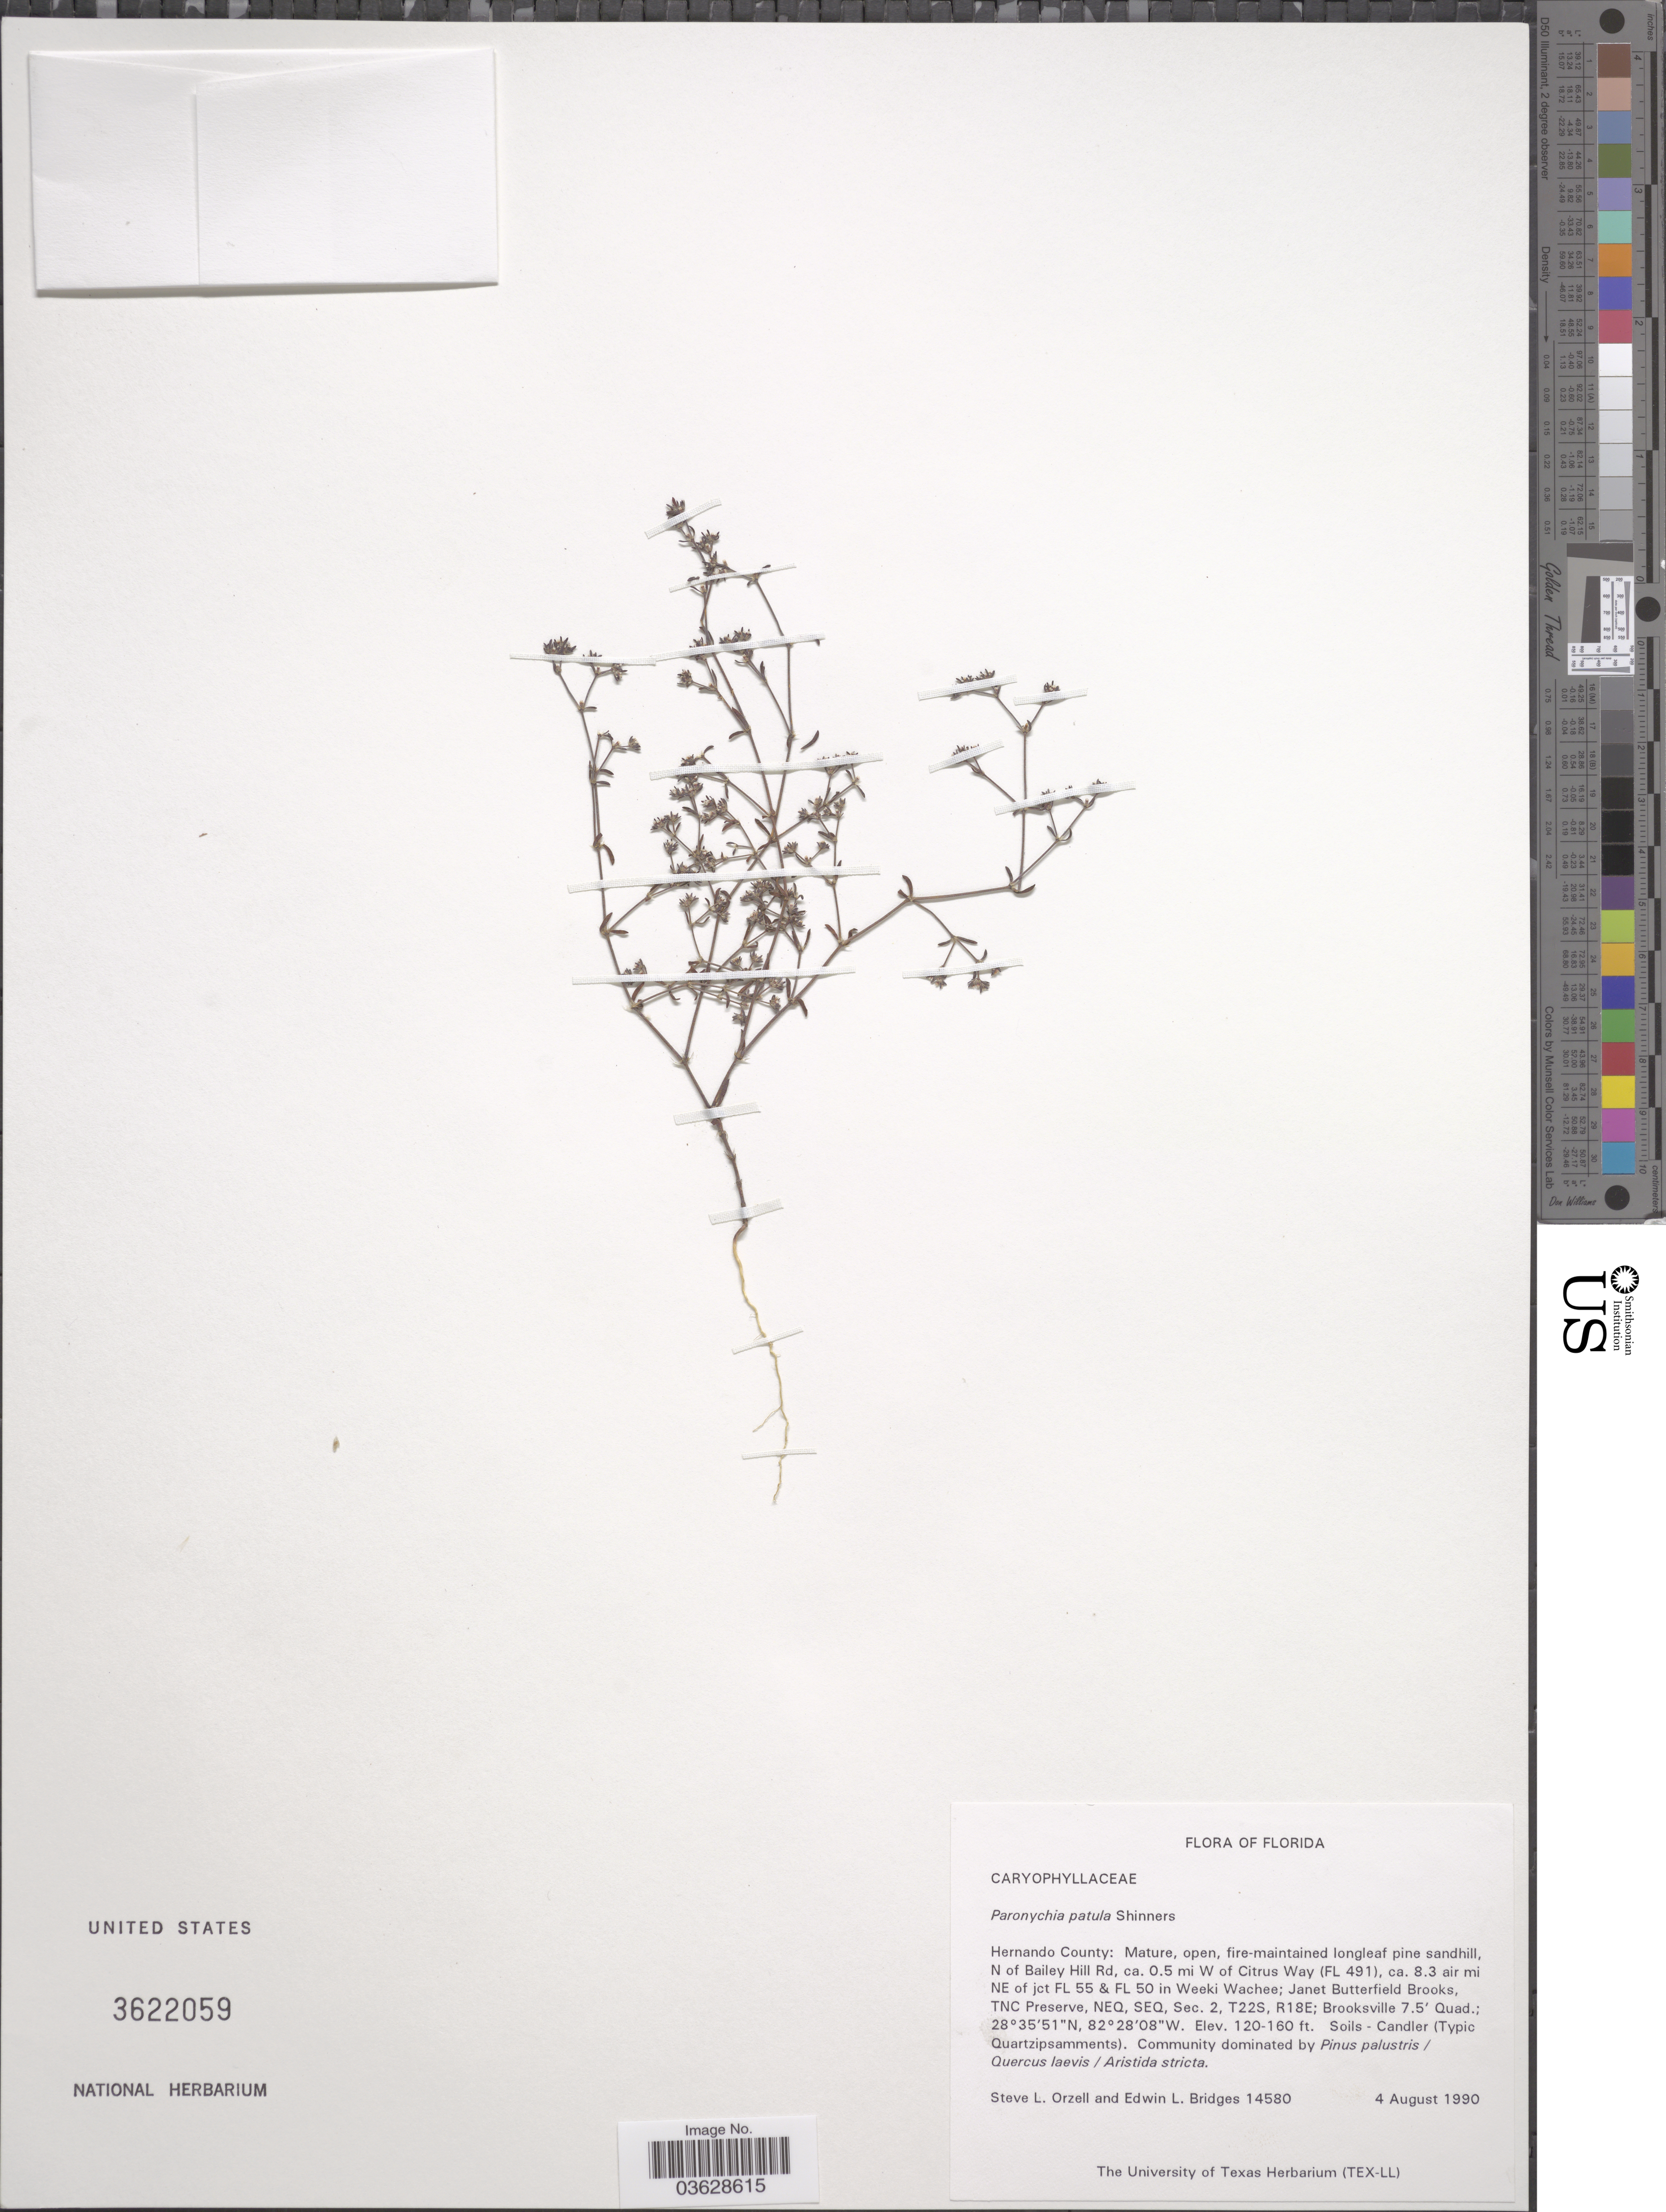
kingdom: Plantae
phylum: Tracheophyta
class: Magnoliopsida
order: Caryophyllales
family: Caryophyllaceae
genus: Paronychia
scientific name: Paronychia patula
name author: Shinners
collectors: S. Orzell & E. Bridges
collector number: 14580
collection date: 1990-08-04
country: United States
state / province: Florida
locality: Hernando County: N of Bailey Hill Rd, ca. 0.5 mi W of Citrus Way (FL 491), ca. 8.3 air mi NE of jct FL 55 & FL 50 in Weeki Wachee; Janet Butterfield Brooks, TNC Preserve, NEQ, SEQ, Sec. 2, T22S, R18E; Brooksville 7.5' Quad.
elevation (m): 37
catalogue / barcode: US 3622059